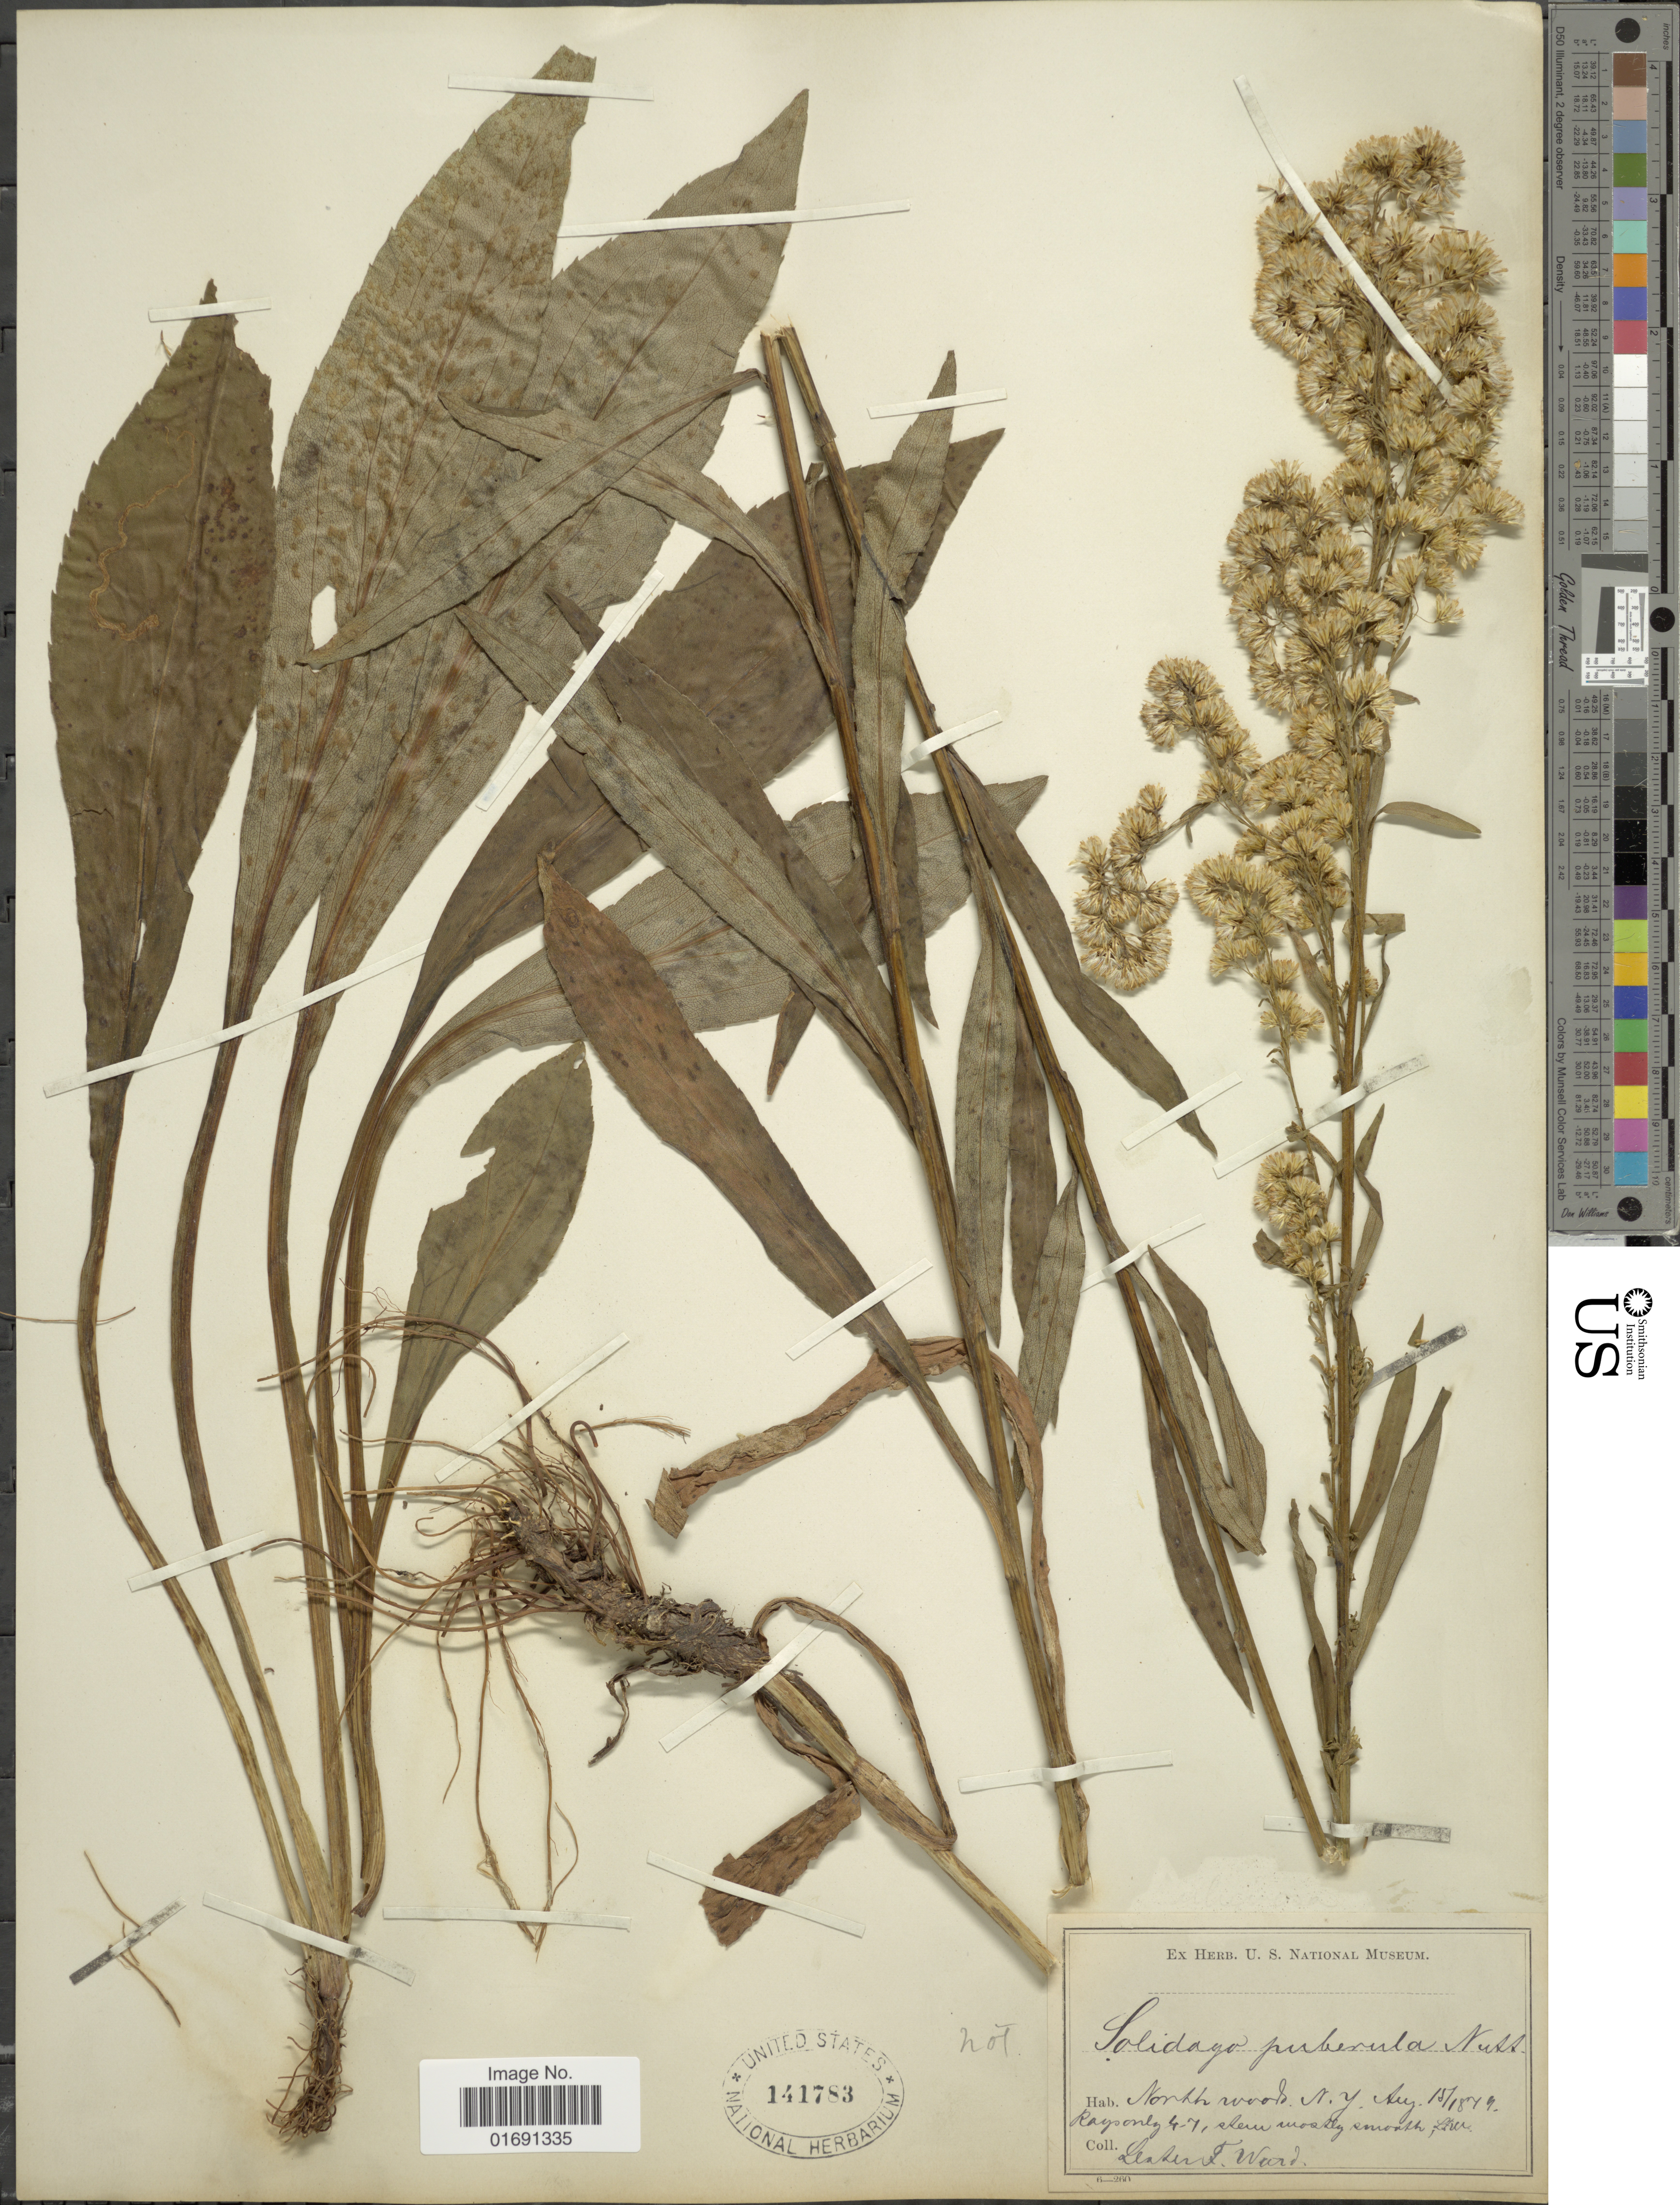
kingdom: Plantae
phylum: Tracheophyta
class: Magnoliopsida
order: Asterales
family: Asteraceae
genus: Solidago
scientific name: Solidago uniligulata var. neglecta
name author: Fernald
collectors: L. F. Ward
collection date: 1879-08-15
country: United States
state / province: New York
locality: North woods,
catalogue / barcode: US 141783